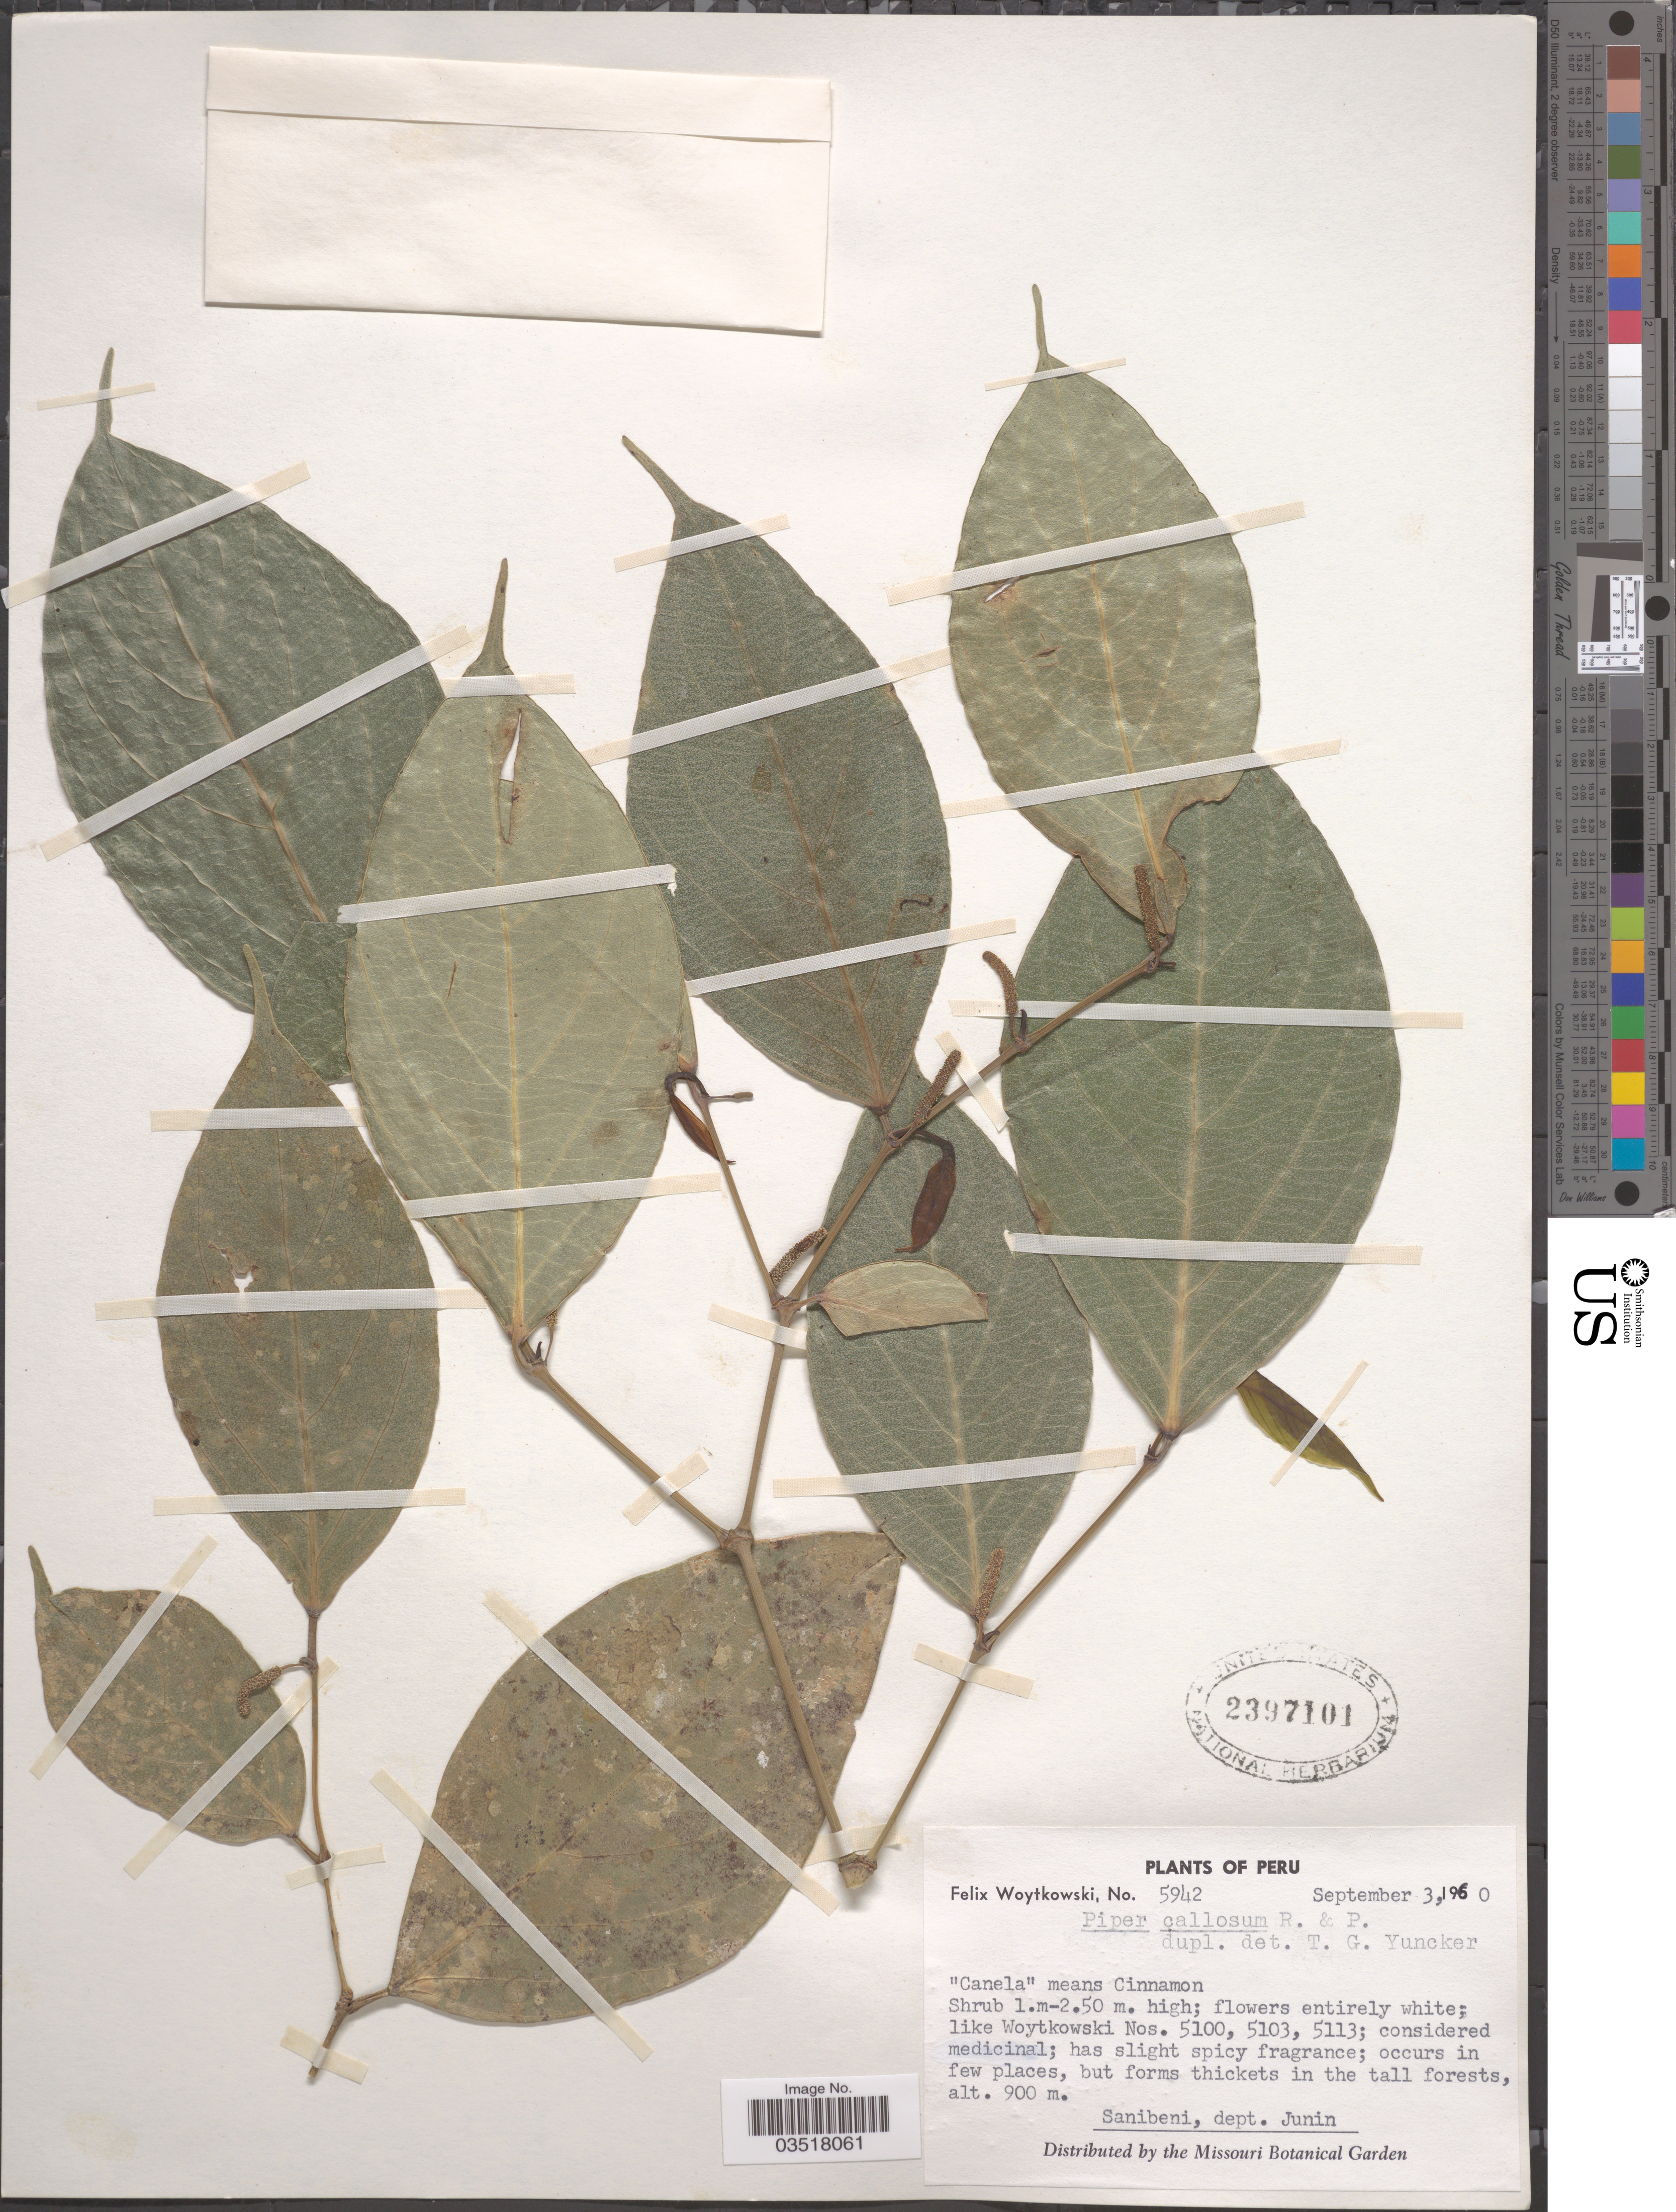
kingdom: Plantae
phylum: Tracheophyta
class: Magnoliopsida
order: Piperales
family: Piperaceae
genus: Piper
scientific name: Piper callosum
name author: Ruiz & Pav.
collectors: F. Woytkowski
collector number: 5942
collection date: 1960-09-03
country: Peru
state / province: Junín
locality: Sanibeni, dept. Junin.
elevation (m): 900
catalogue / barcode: US 2397101